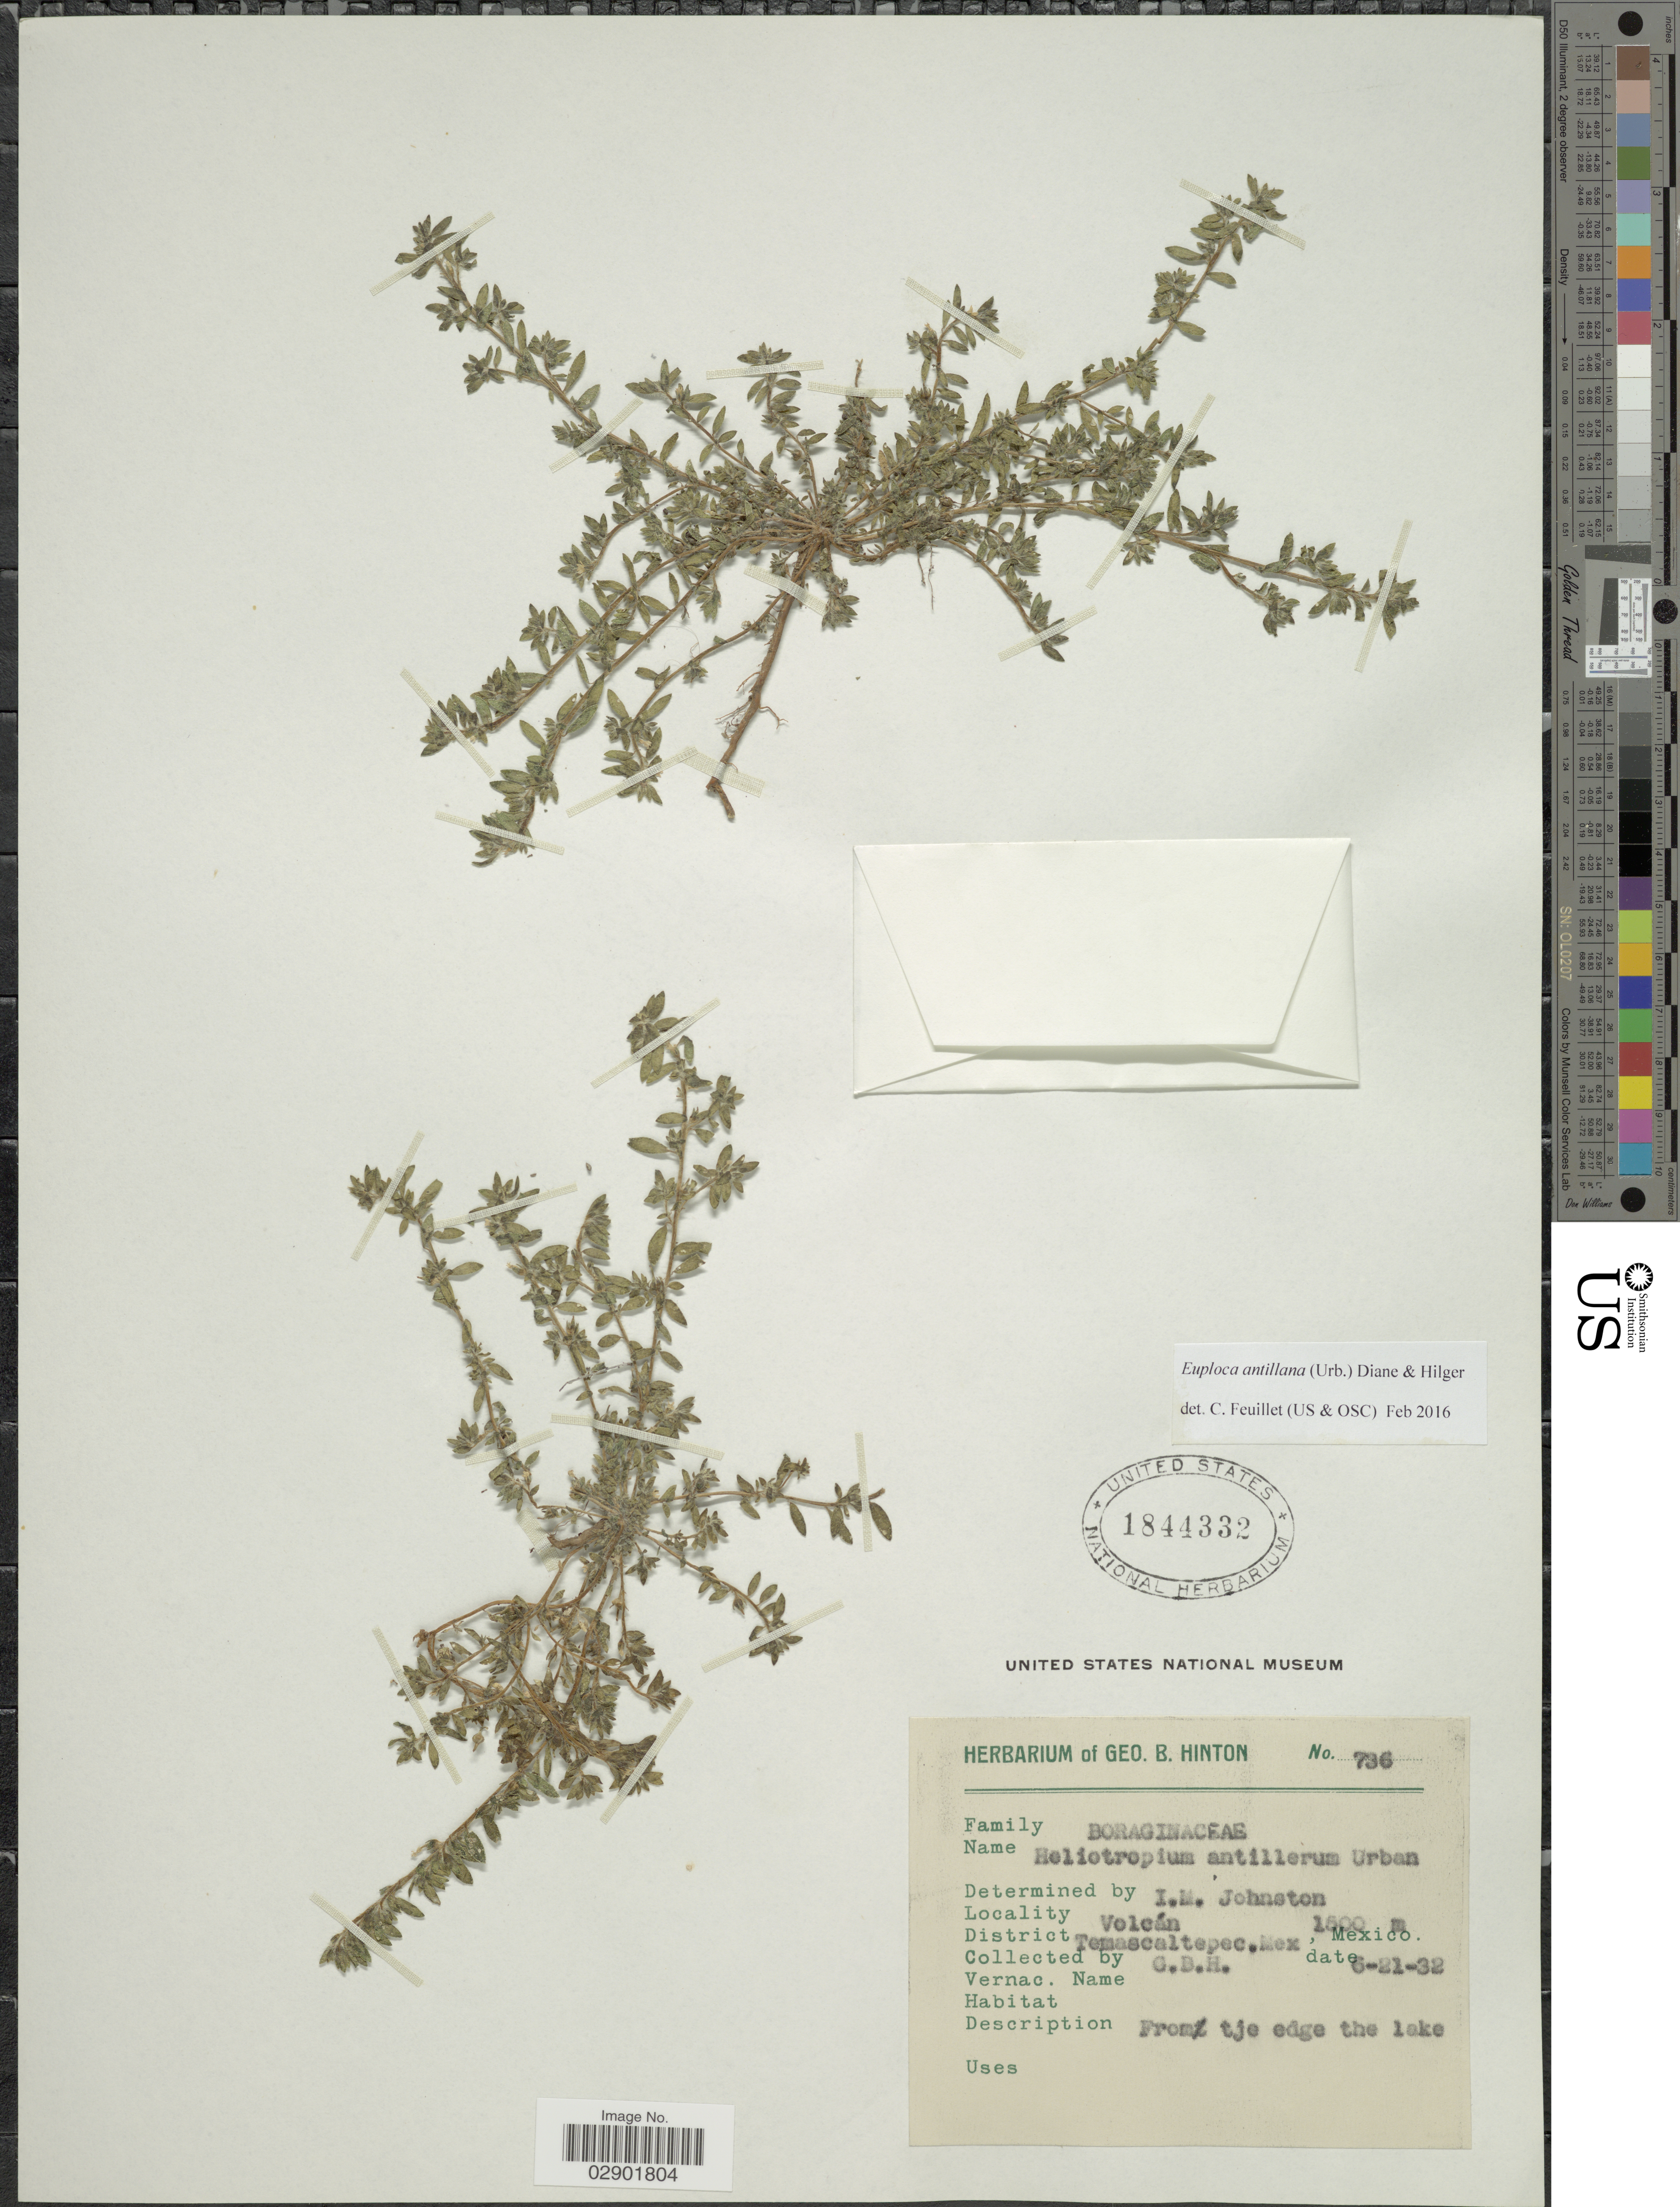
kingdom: Plantae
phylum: Tracheophyta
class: Magnoliopsida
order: Boraginales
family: Heliotropiaceae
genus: Euploca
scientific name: Euploca antillana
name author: (Urb.) Diane & Hilger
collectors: G. B. Hinton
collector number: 736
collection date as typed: Transcribed d/m/y: 21/6/32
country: Mexico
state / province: México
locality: Volcán, District Temascaltepec.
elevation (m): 1500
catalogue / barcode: US 1844332